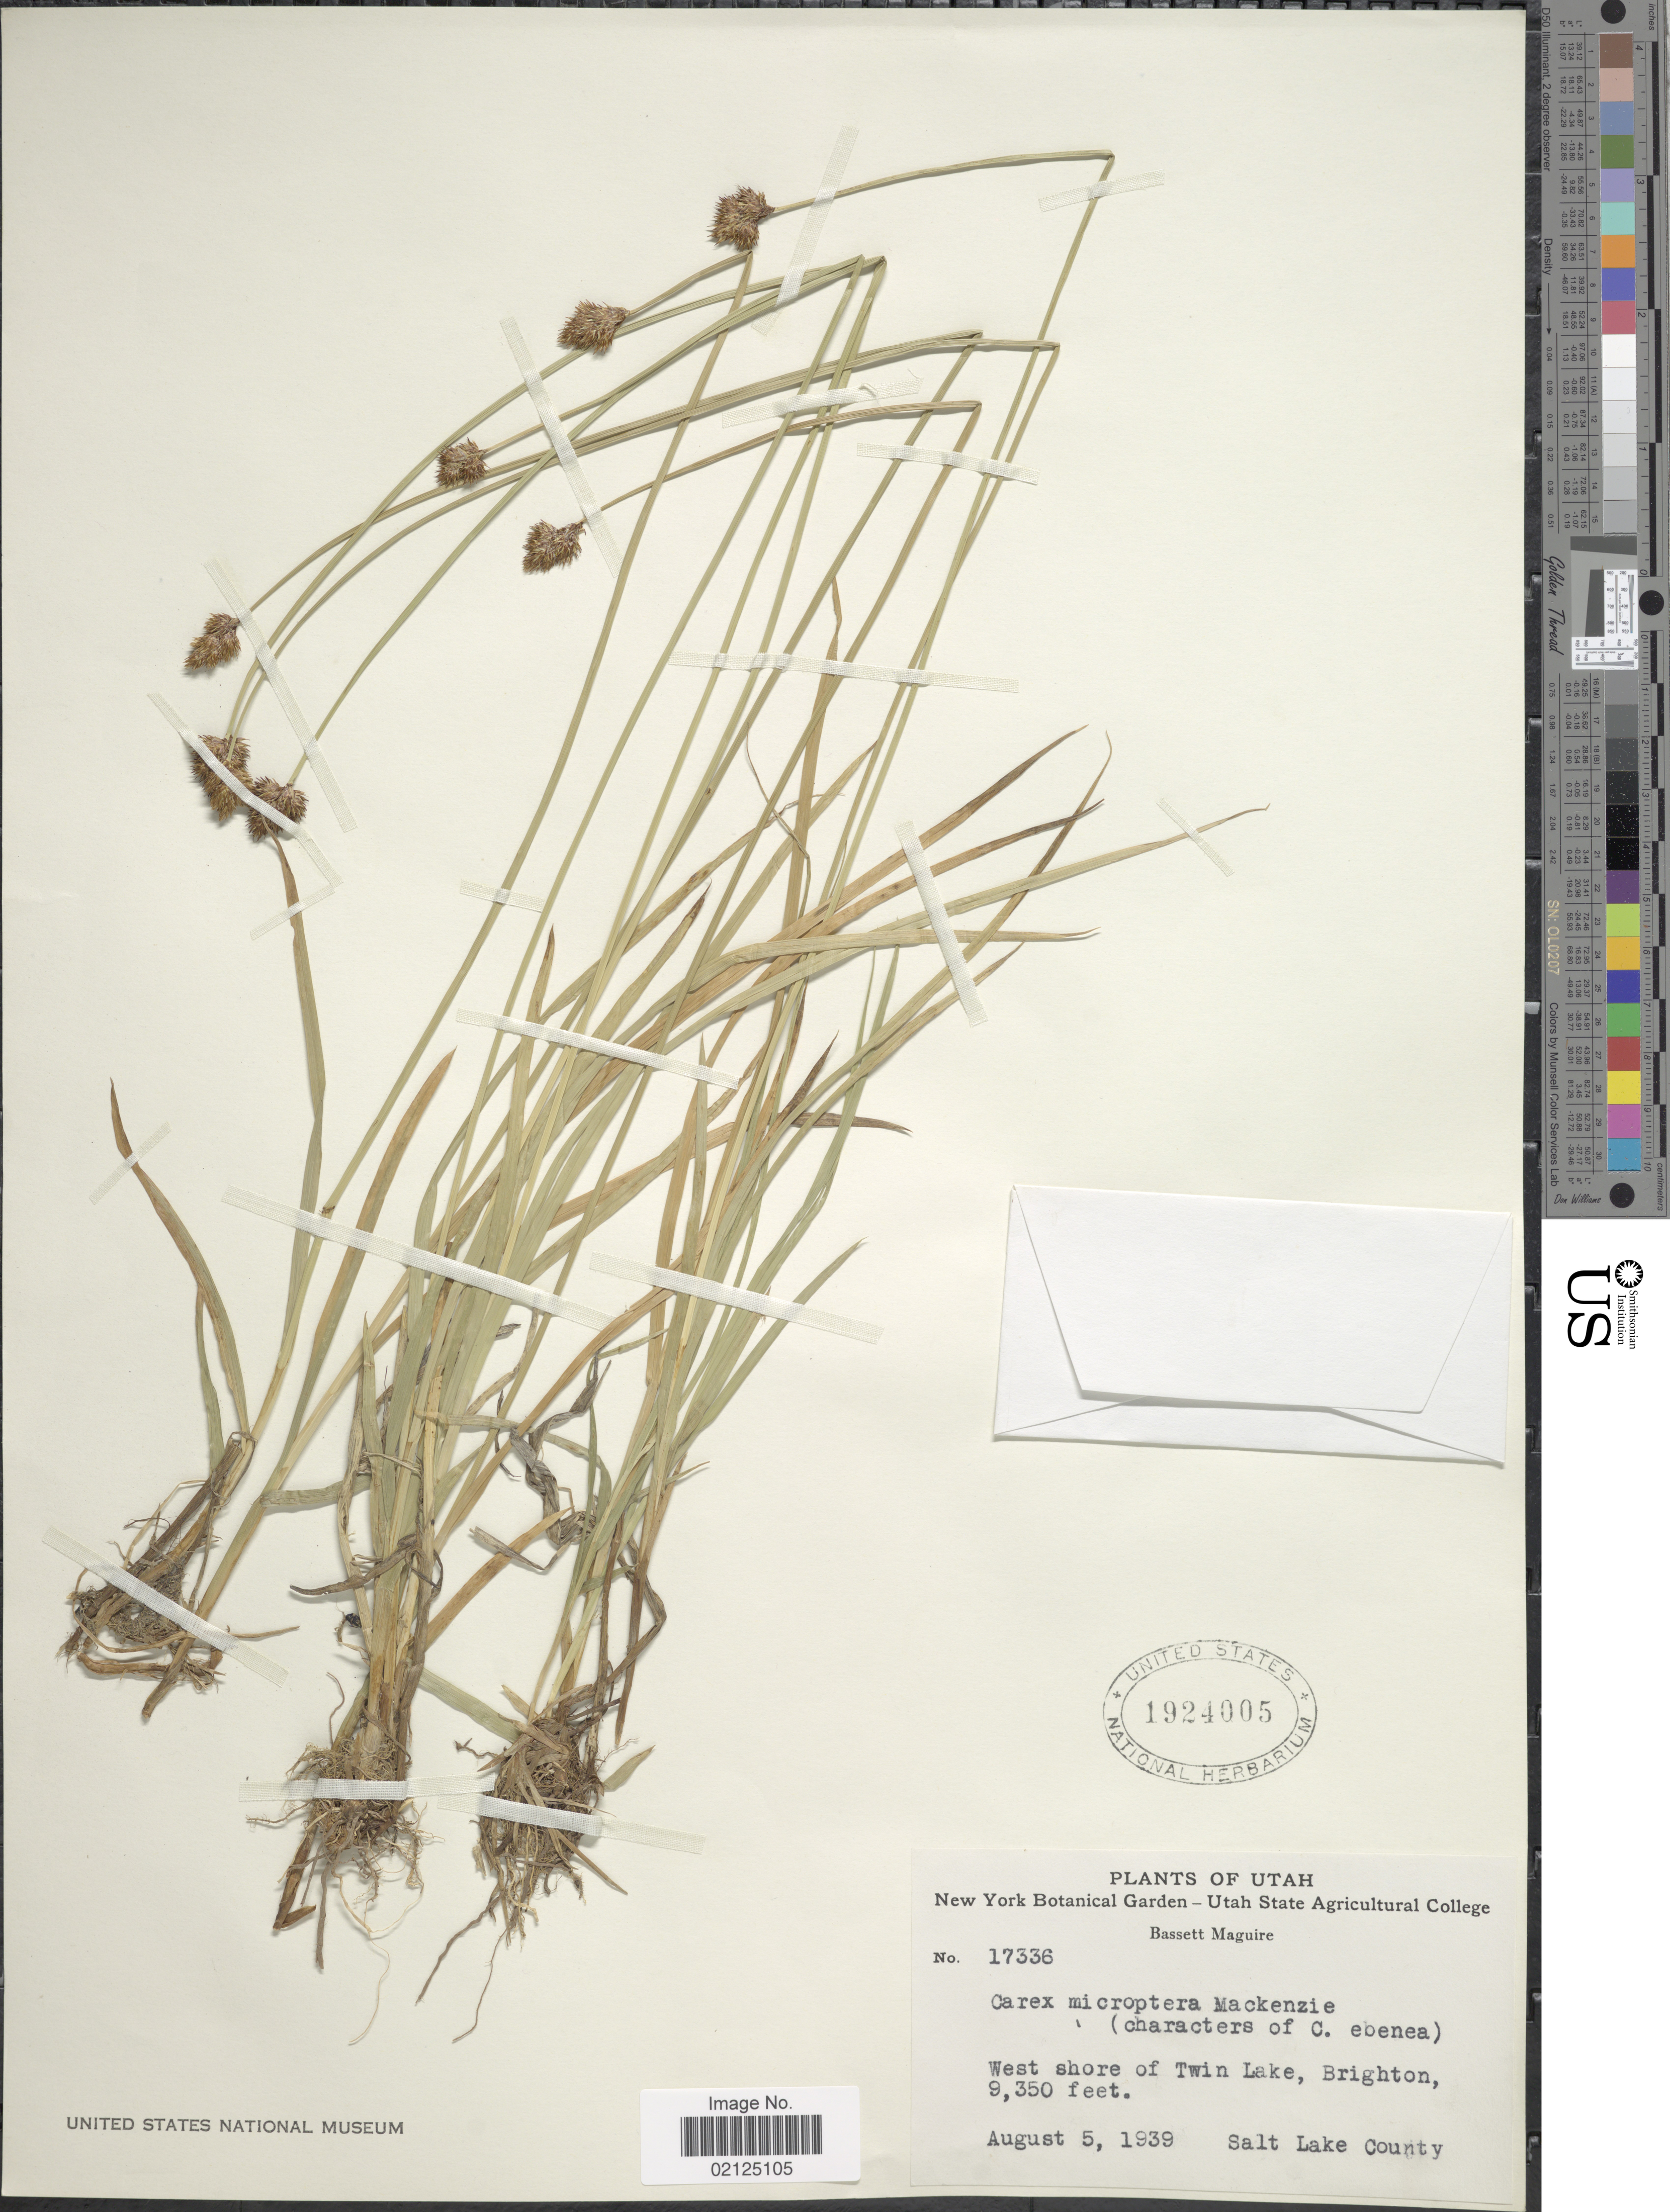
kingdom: Plantae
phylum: Tracheophyta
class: Liliopsida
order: Poales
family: Cyperaceae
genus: Carex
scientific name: Carex microptera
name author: Mack.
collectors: B. Maguire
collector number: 17336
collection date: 1939-08-05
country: United States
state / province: Utah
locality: West shore of Twin Lake, Brighton, Salt Lake County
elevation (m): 2850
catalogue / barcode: US 1924005